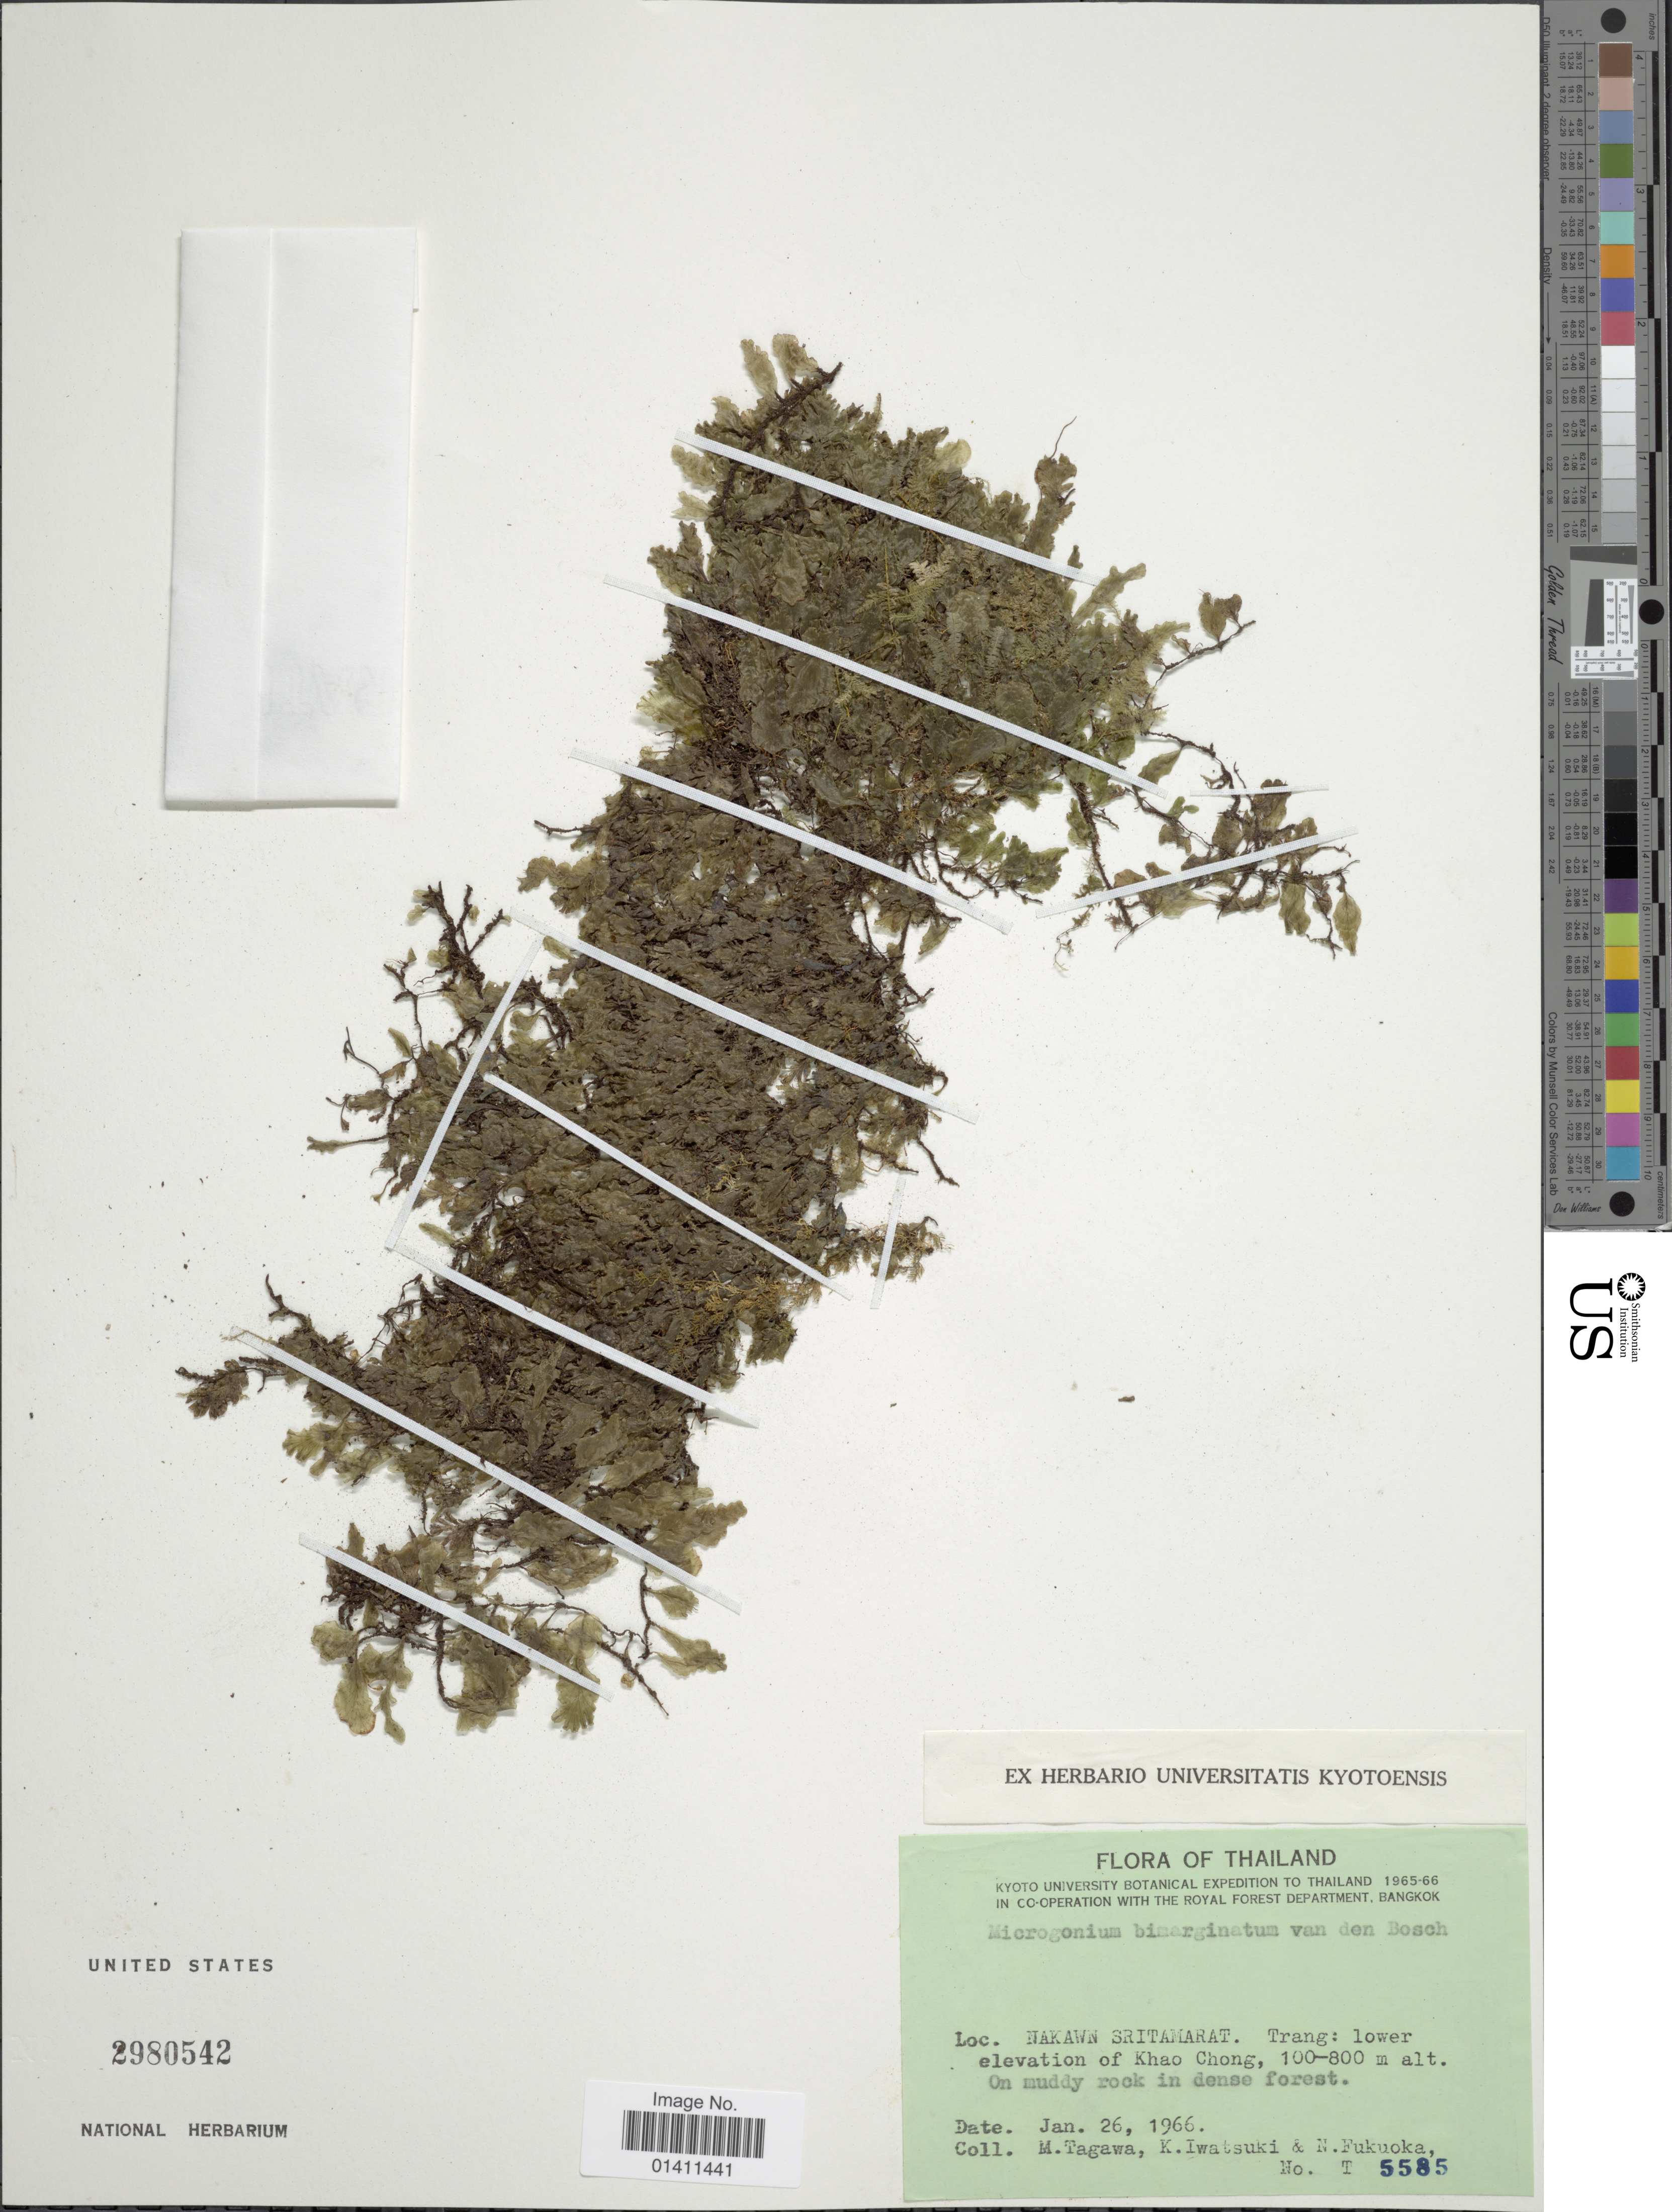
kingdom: Plantae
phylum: Tracheophyta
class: Polypodiopsida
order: Hymenophyllales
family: Hymenophyllaceae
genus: Didymoglossum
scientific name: Didymoglossum bimarginatum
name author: (Bosch) Ebihara & K. Iwats.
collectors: M. Tagawa, K. Iwatsuki & N. Fukuoka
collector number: T5585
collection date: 1966-01-26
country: Thailand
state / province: Trang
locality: Nakawn Sritamarat: lower elevation of Khao Chong.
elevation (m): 100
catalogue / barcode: US 2980542